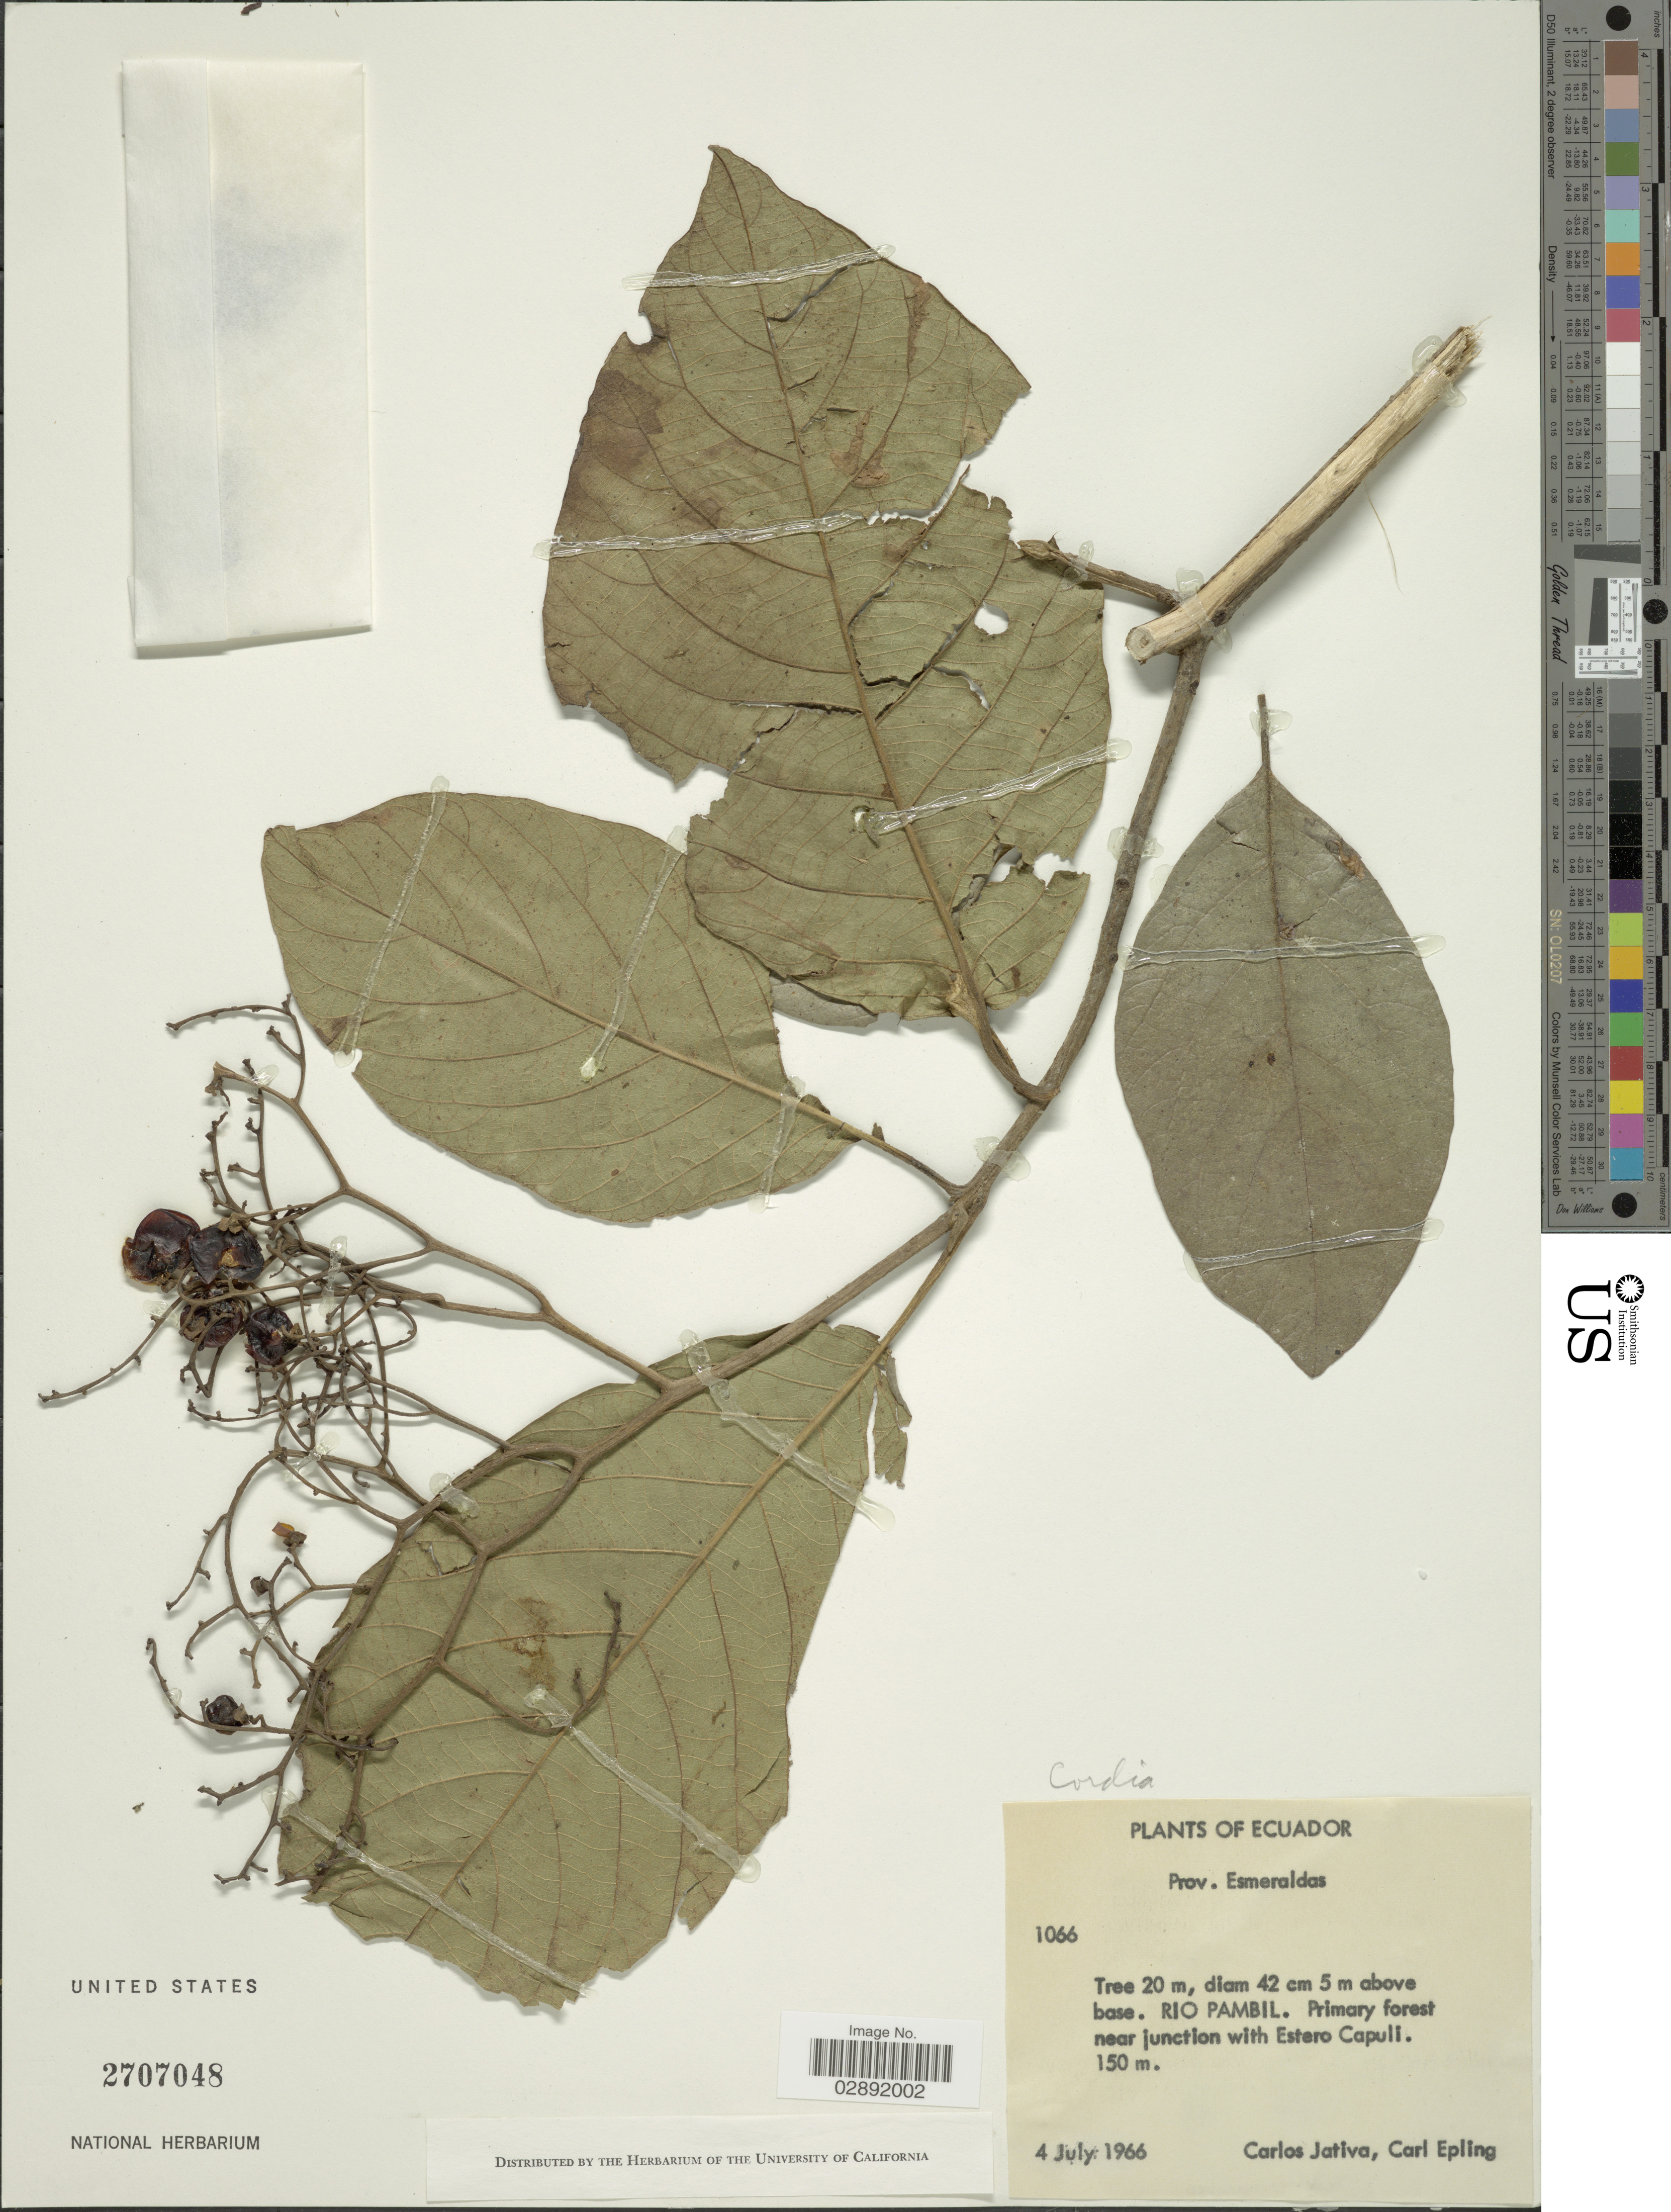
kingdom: Plantae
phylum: Tracheophyta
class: Magnoliopsida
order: Boraginales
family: Cordiaceae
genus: Cordia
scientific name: Cordia sp.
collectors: C. D. Játiva & C. C. Epling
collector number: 1066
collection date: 1966-07-04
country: Ecuador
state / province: Esmeraldas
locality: Rio Pambil. Primary forest near junction with Estero Capuli.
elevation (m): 150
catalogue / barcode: US 2707048